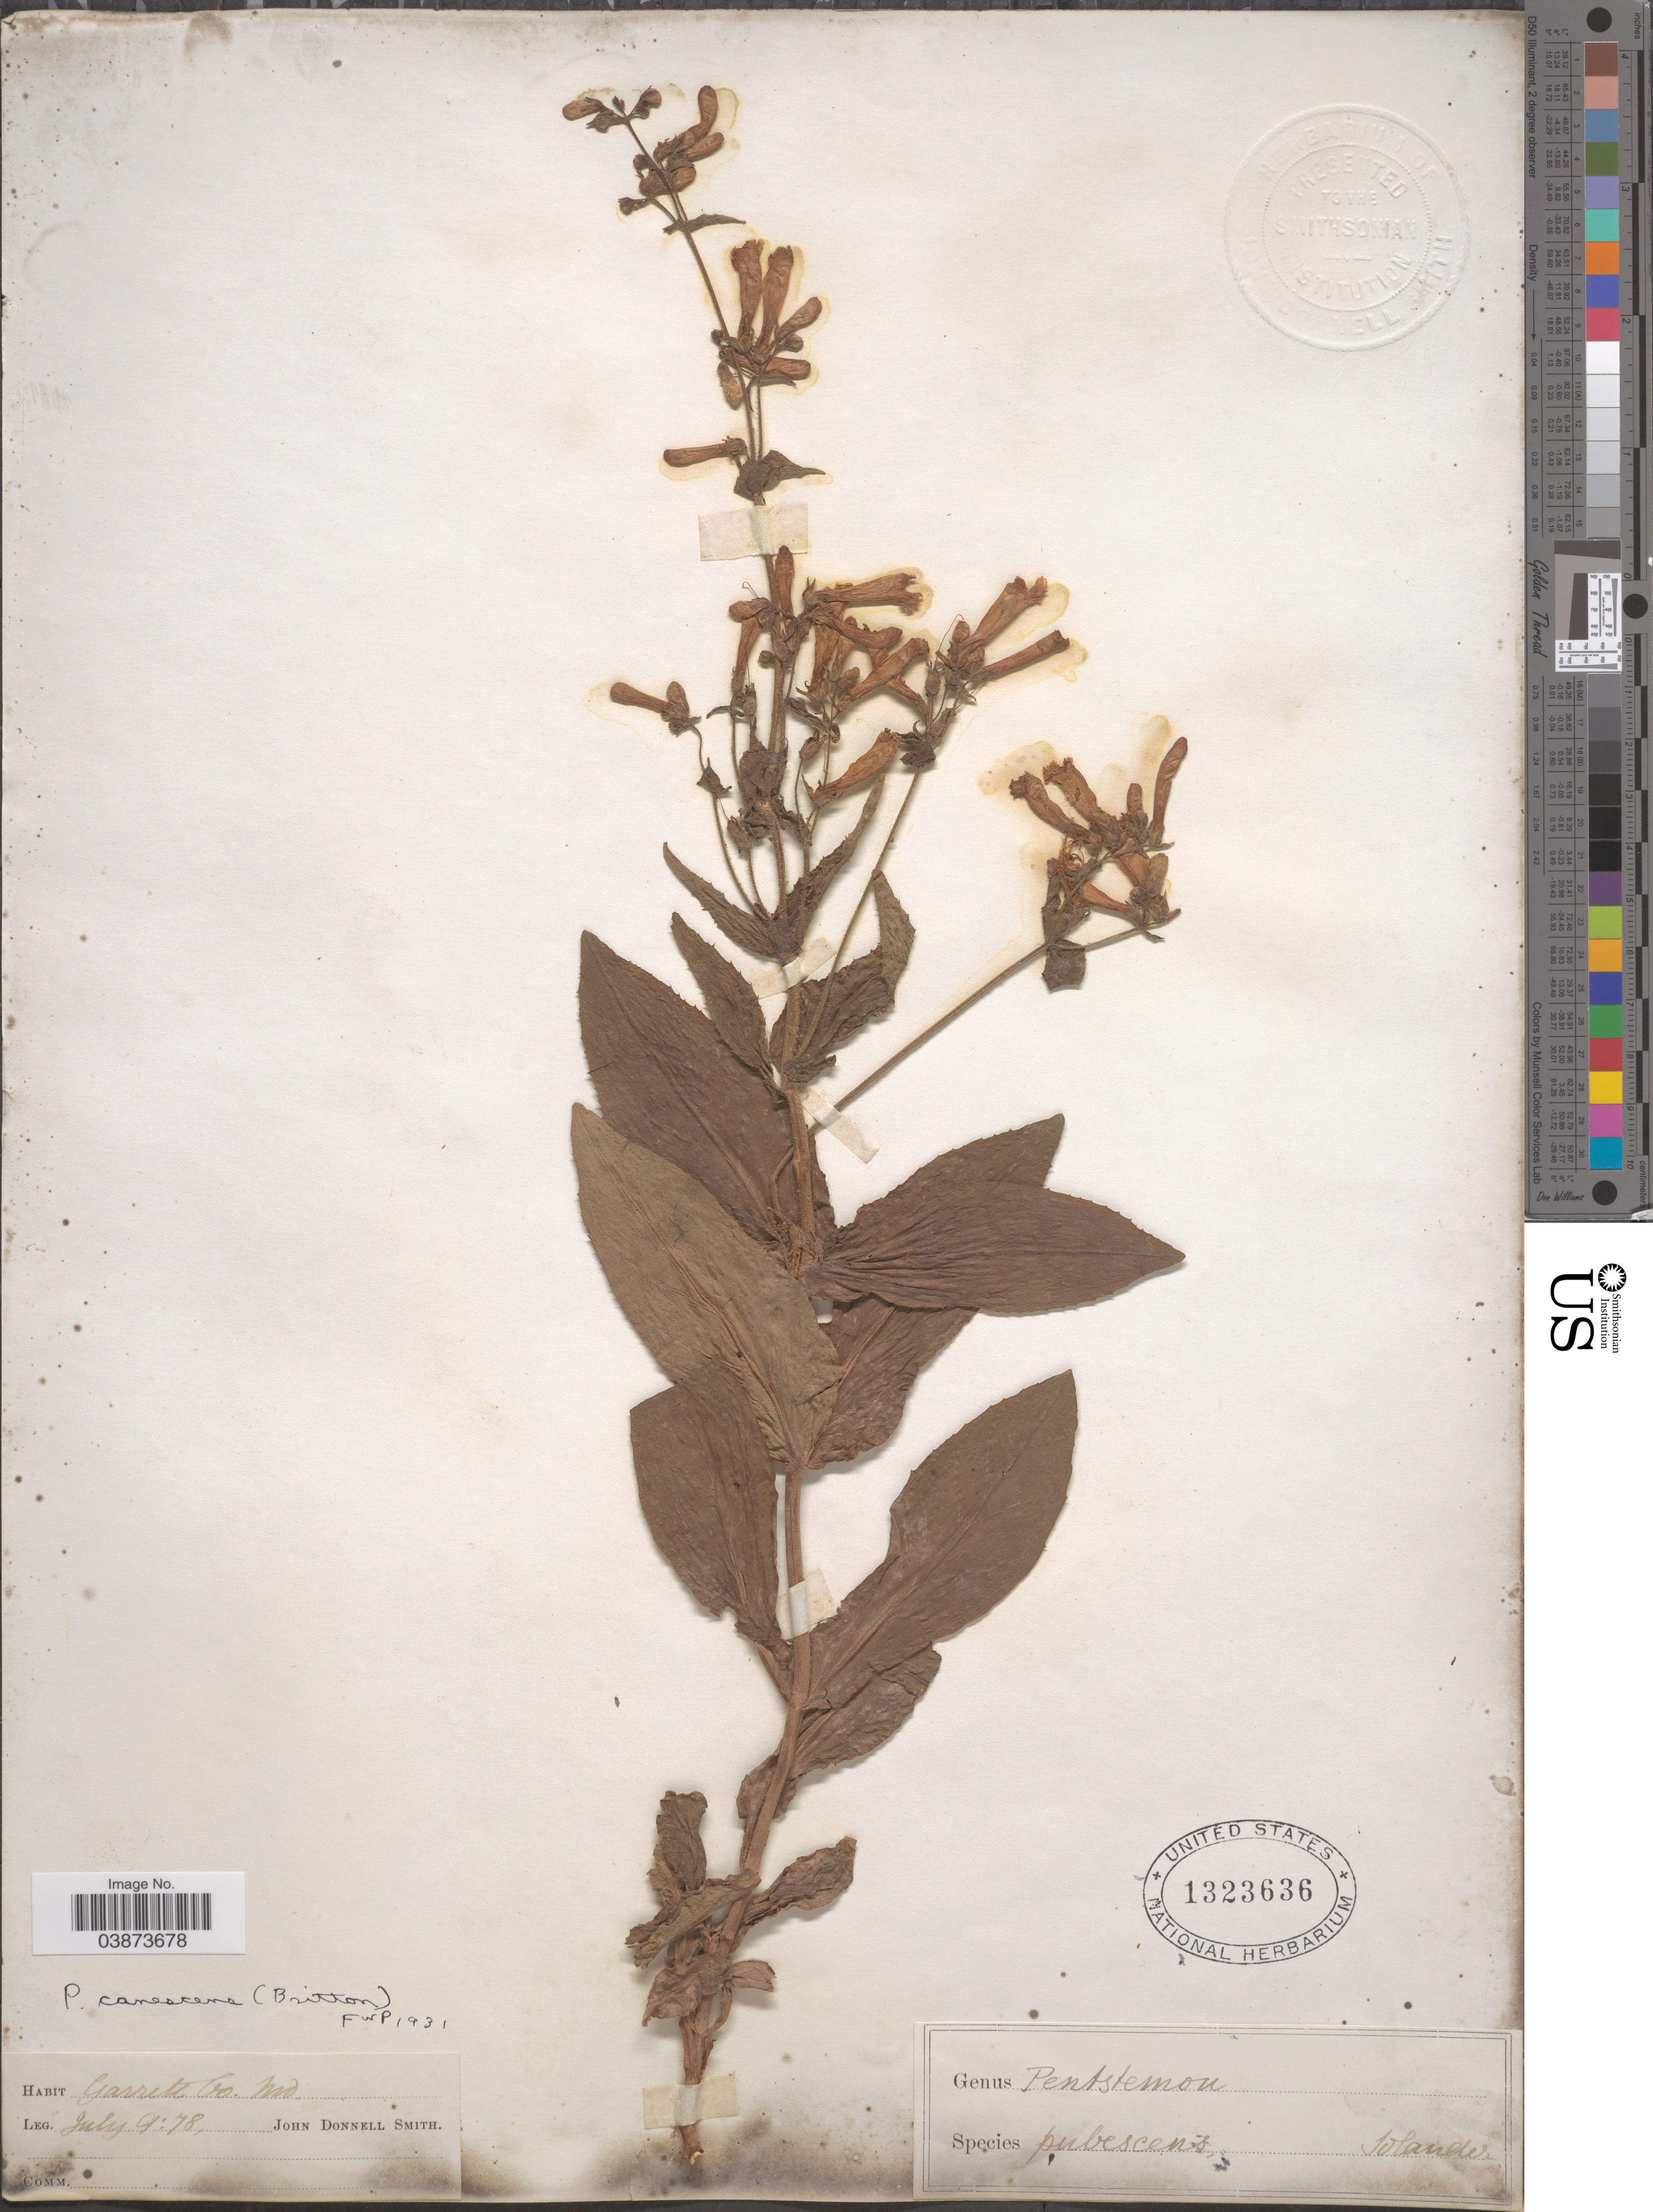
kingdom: Plantae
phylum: Tracheophyta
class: Magnoliopsida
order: Lamiales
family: Plantaginaceae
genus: Penstemon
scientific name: Penstemon canescens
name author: L.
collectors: J. Donnell Smith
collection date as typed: Transcribed d/m/y: 9/7/78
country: United States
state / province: Maryland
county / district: Garrett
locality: Garrett Co.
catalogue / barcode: US 1323636